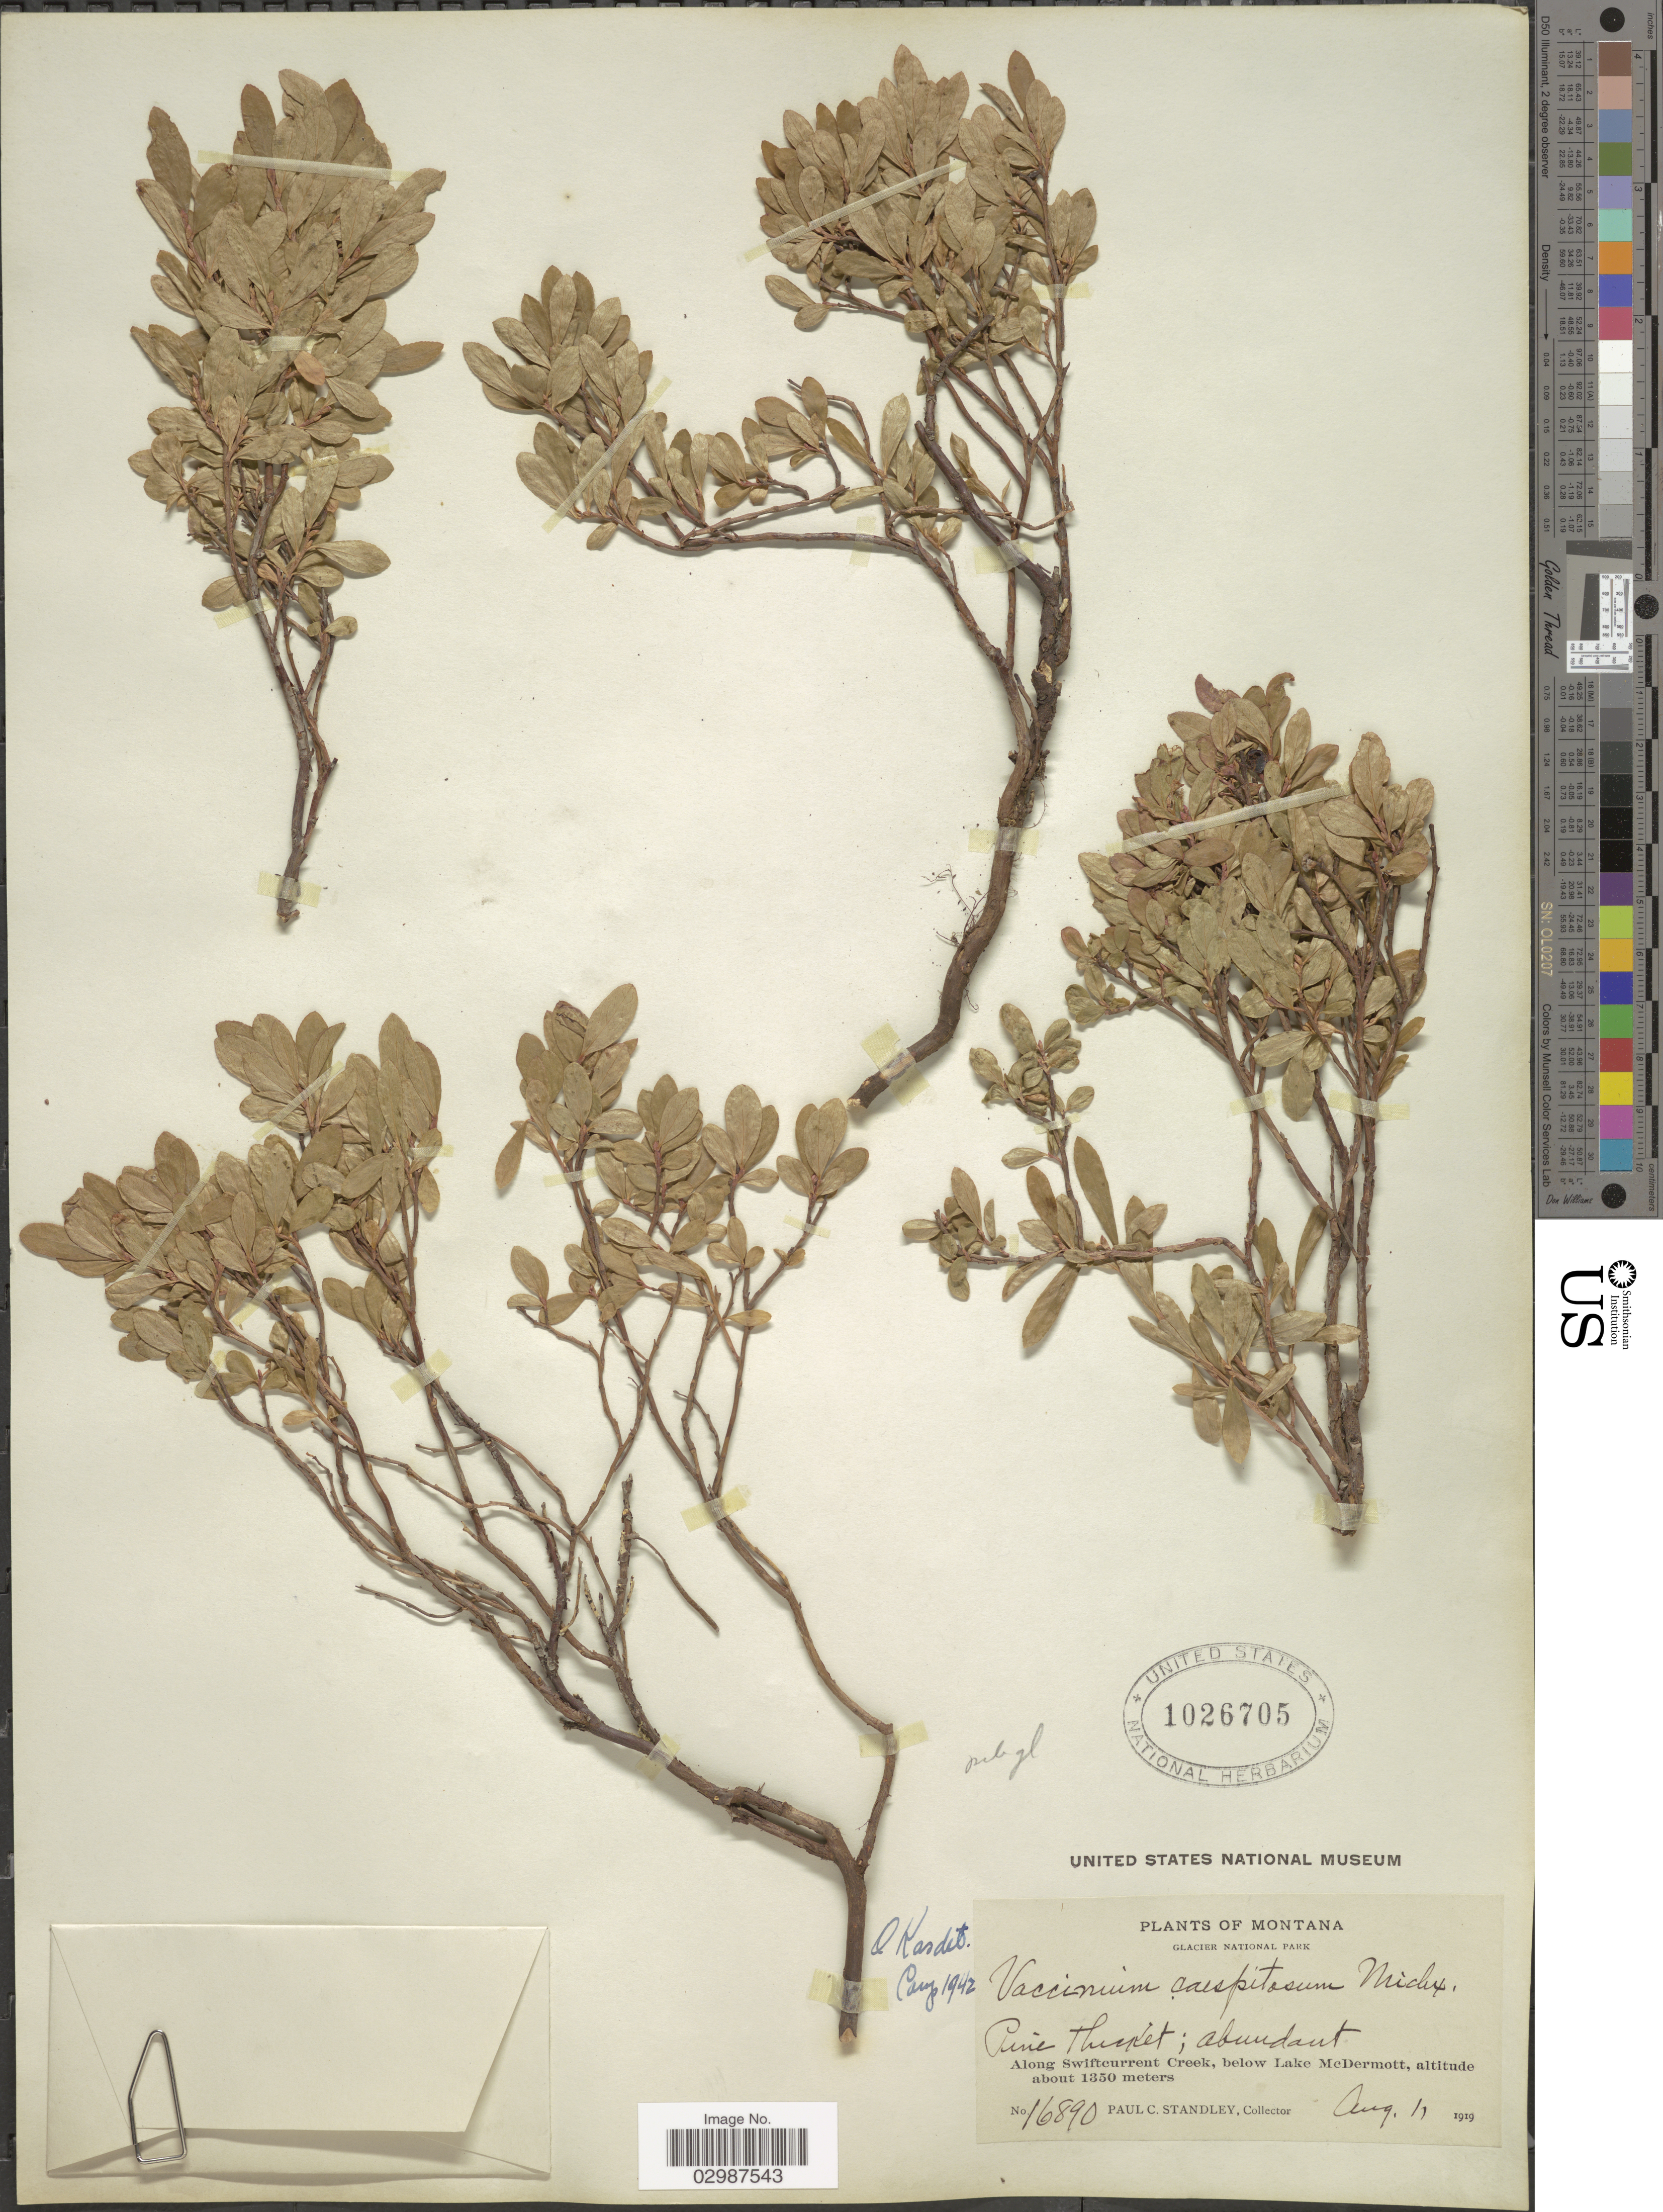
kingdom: Plantae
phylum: Tracheophyta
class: Magnoliopsida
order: Ericales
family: Ericaceae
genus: Vaccinium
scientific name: Vaccinium caespitosum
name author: Michx.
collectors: P. C. Standley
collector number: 16890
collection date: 1919-08-01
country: United States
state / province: Montana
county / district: Glacier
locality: Glacier National Park. Along Swiftcurrent Creek, below Lake McDermott.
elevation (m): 1350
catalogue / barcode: US 1026705